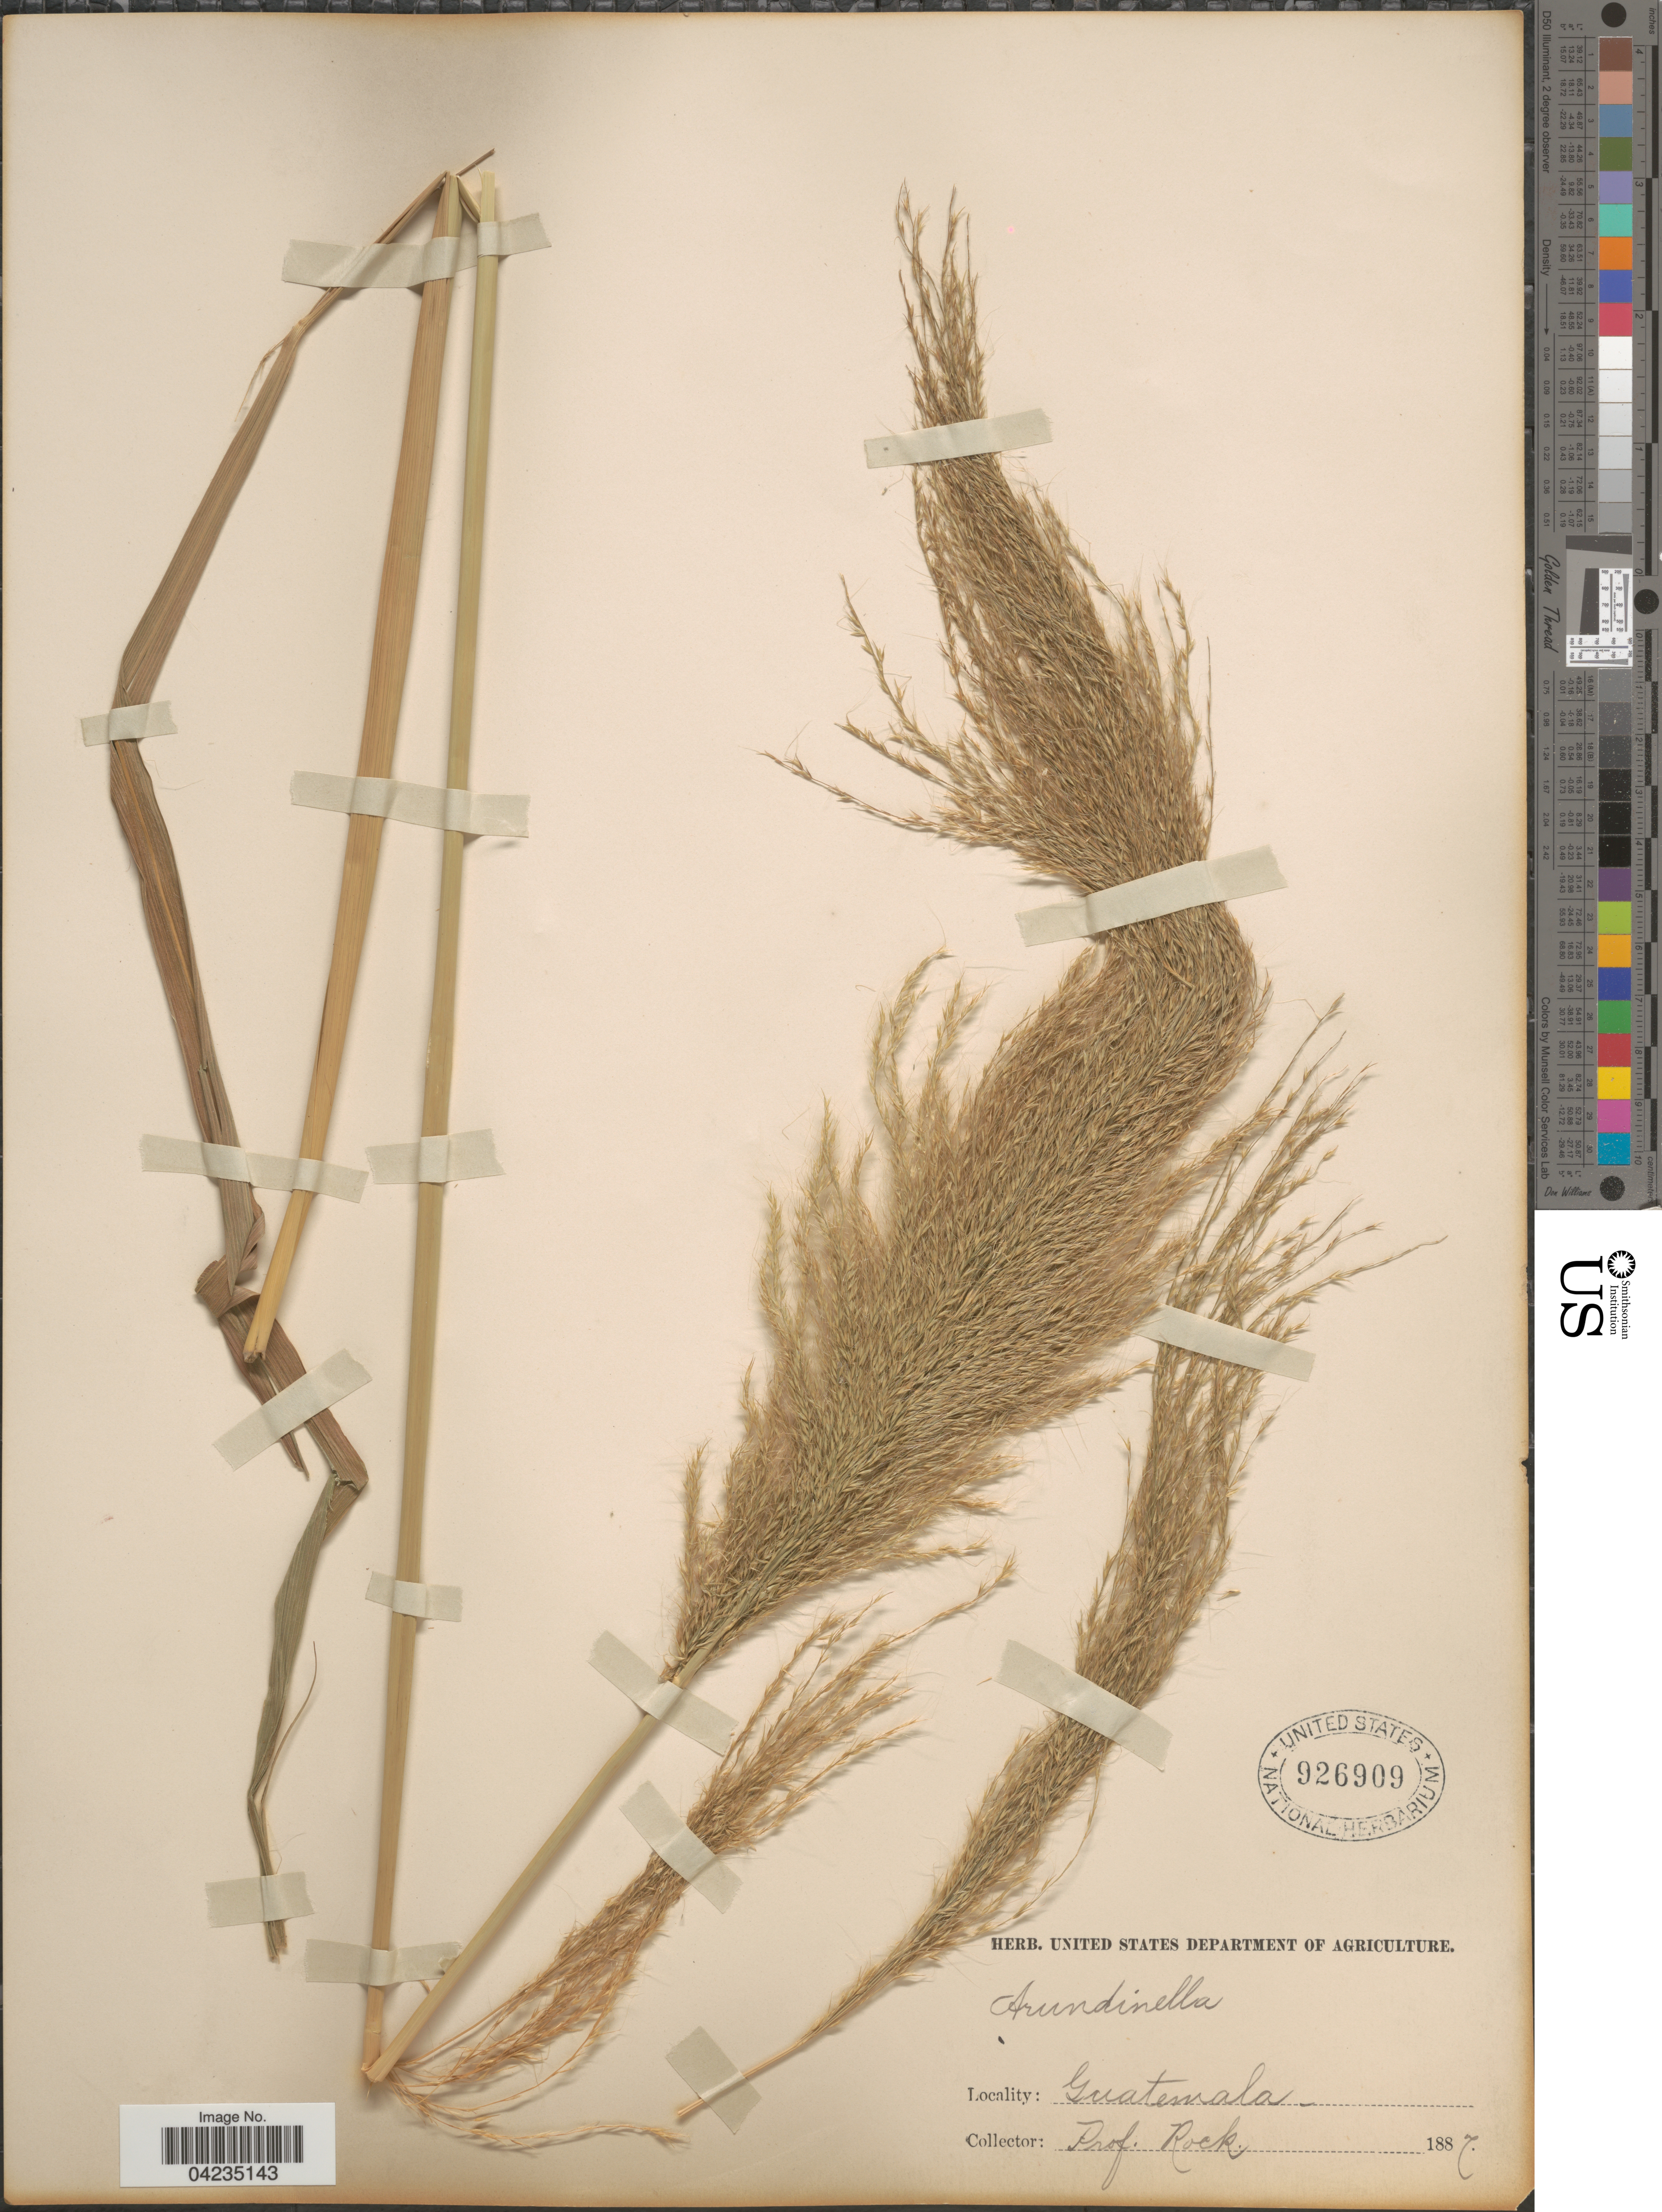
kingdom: Plantae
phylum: Tracheophyta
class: Liliopsida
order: Poales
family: Poaceae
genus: Arundinella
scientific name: Arundinella deppeana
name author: Nees ex Steud.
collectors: Rock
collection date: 1887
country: Guatemala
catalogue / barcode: US 926909